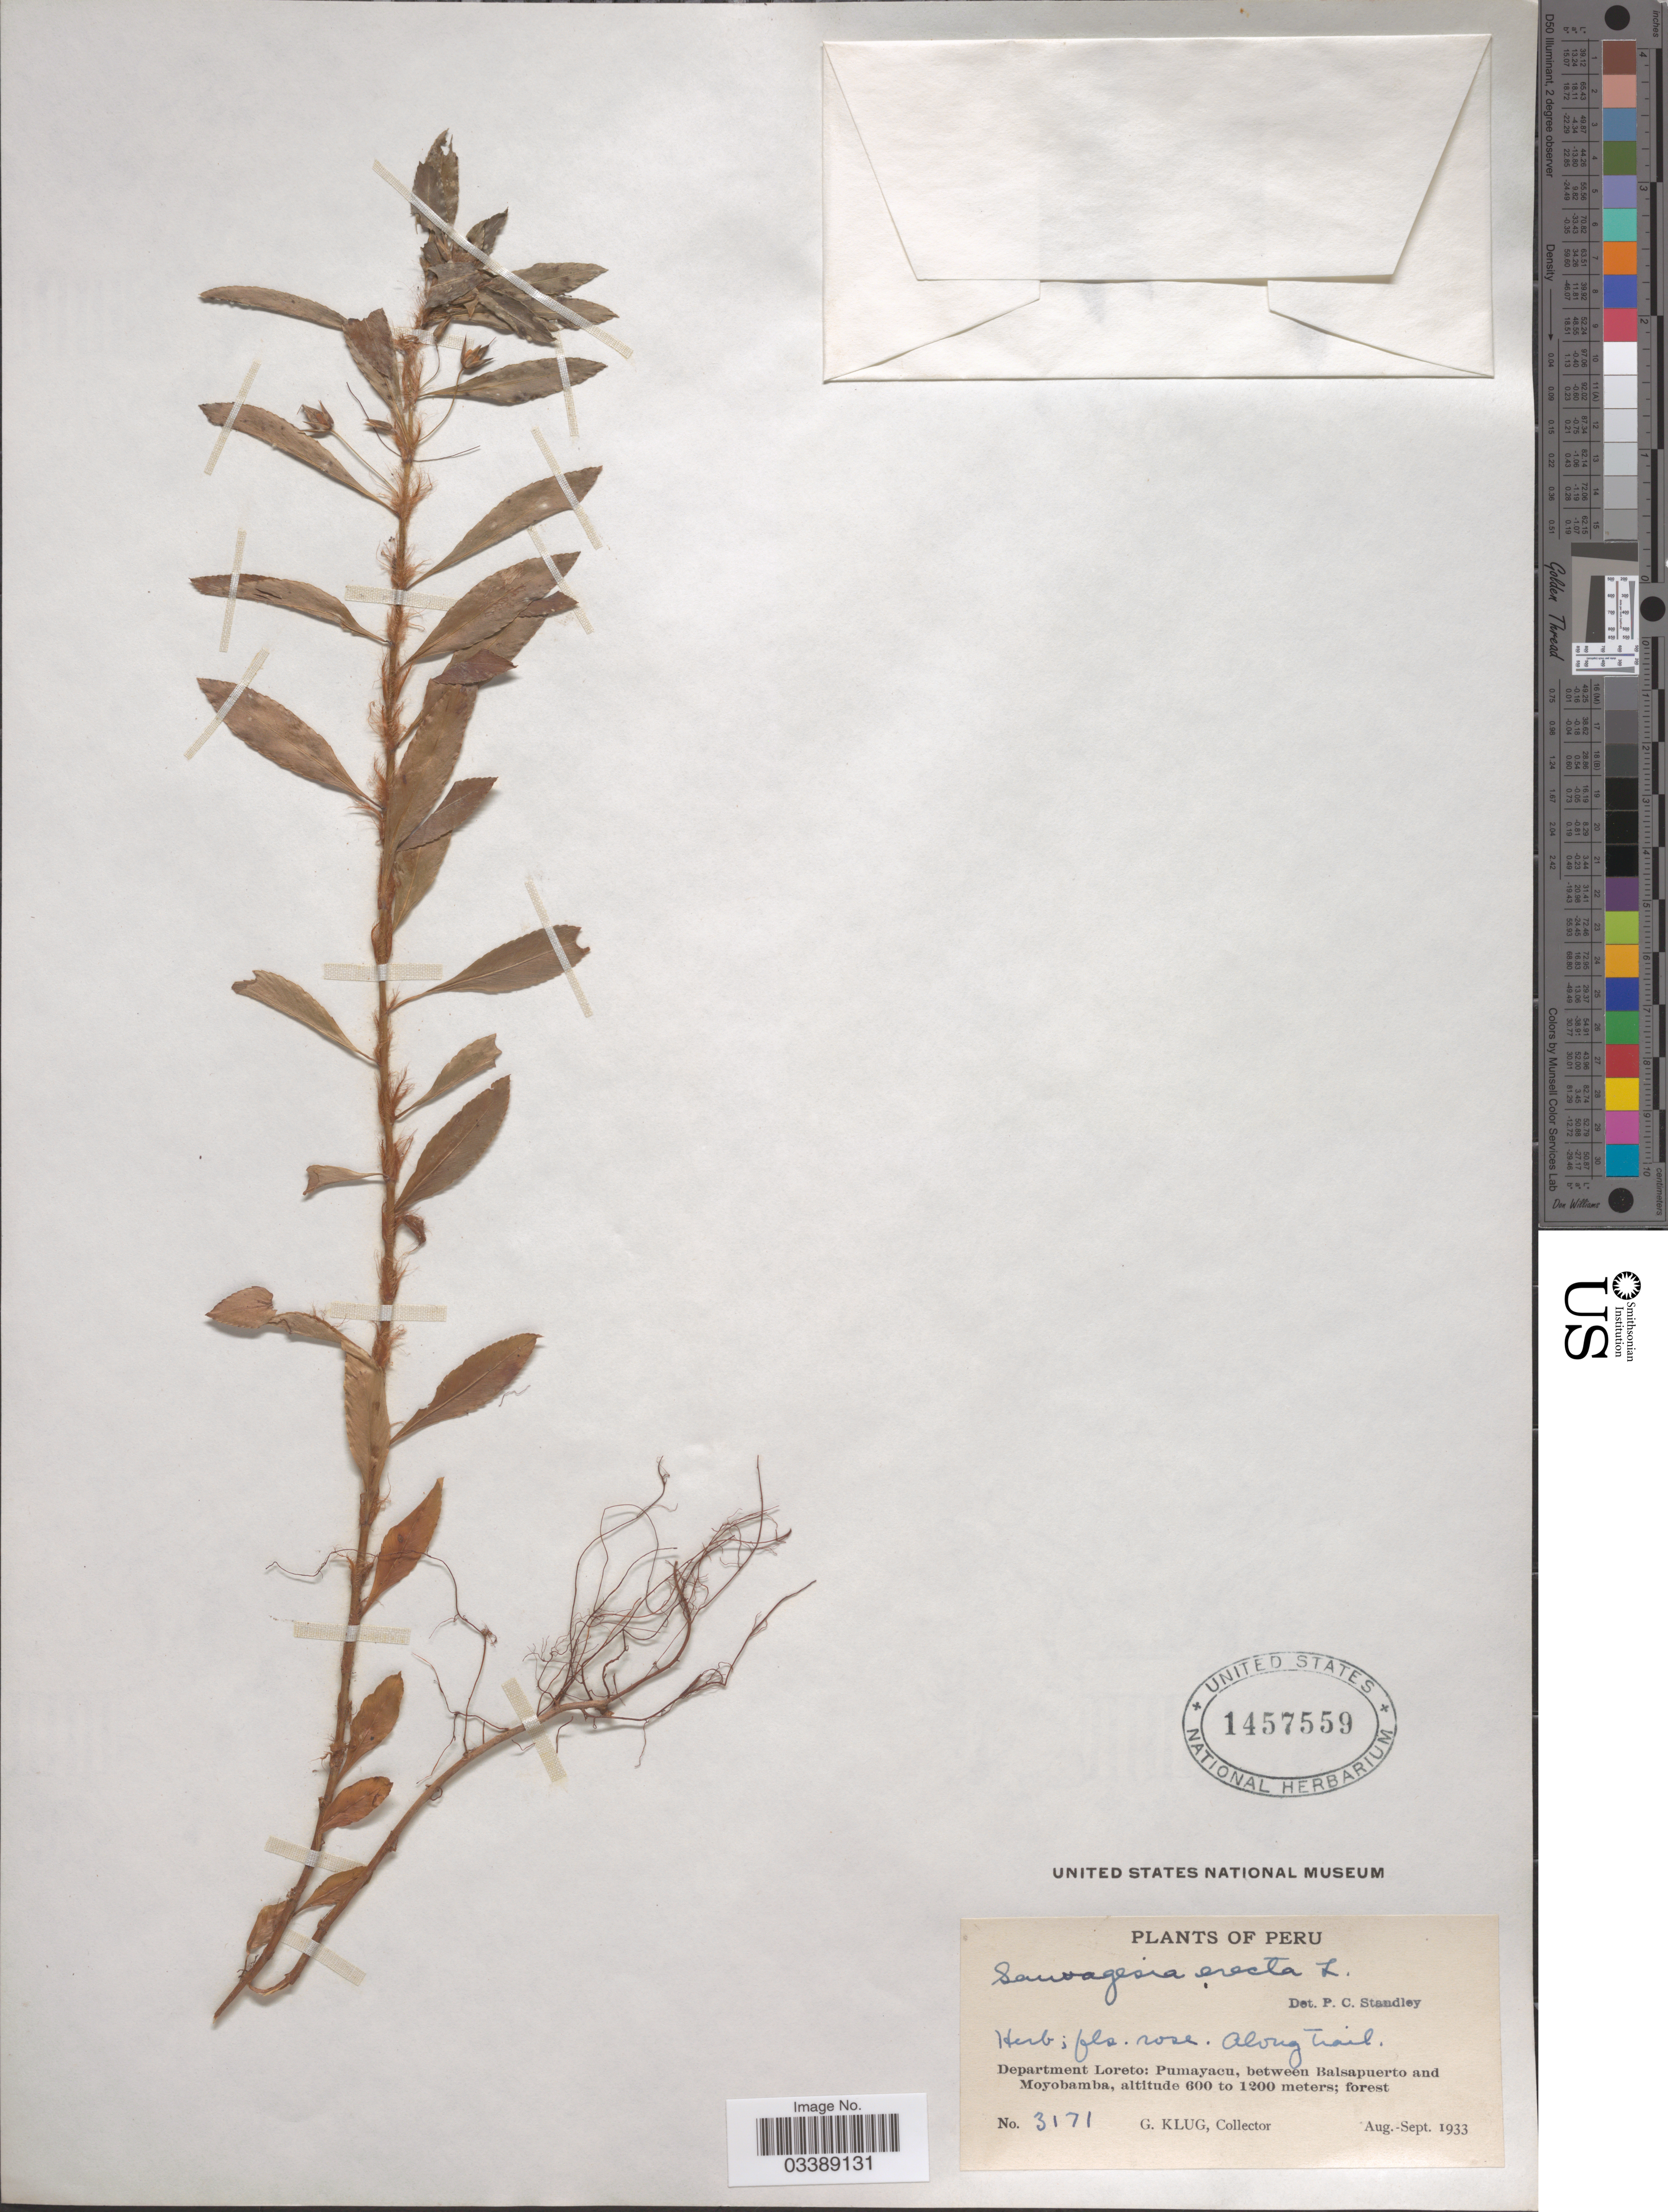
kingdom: Plantae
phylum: Tracheophyta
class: Magnoliopsida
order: Malpighiales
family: Ochnaceae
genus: Sauvagesia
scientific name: Sauvagesia erecta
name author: L.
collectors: G. Klug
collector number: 3171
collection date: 1933-08/1933-09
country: Peru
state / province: Loreto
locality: Department Loreto: Pumayacu, between Balsapuerto and Moyobamba.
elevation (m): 600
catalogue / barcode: US 1457559